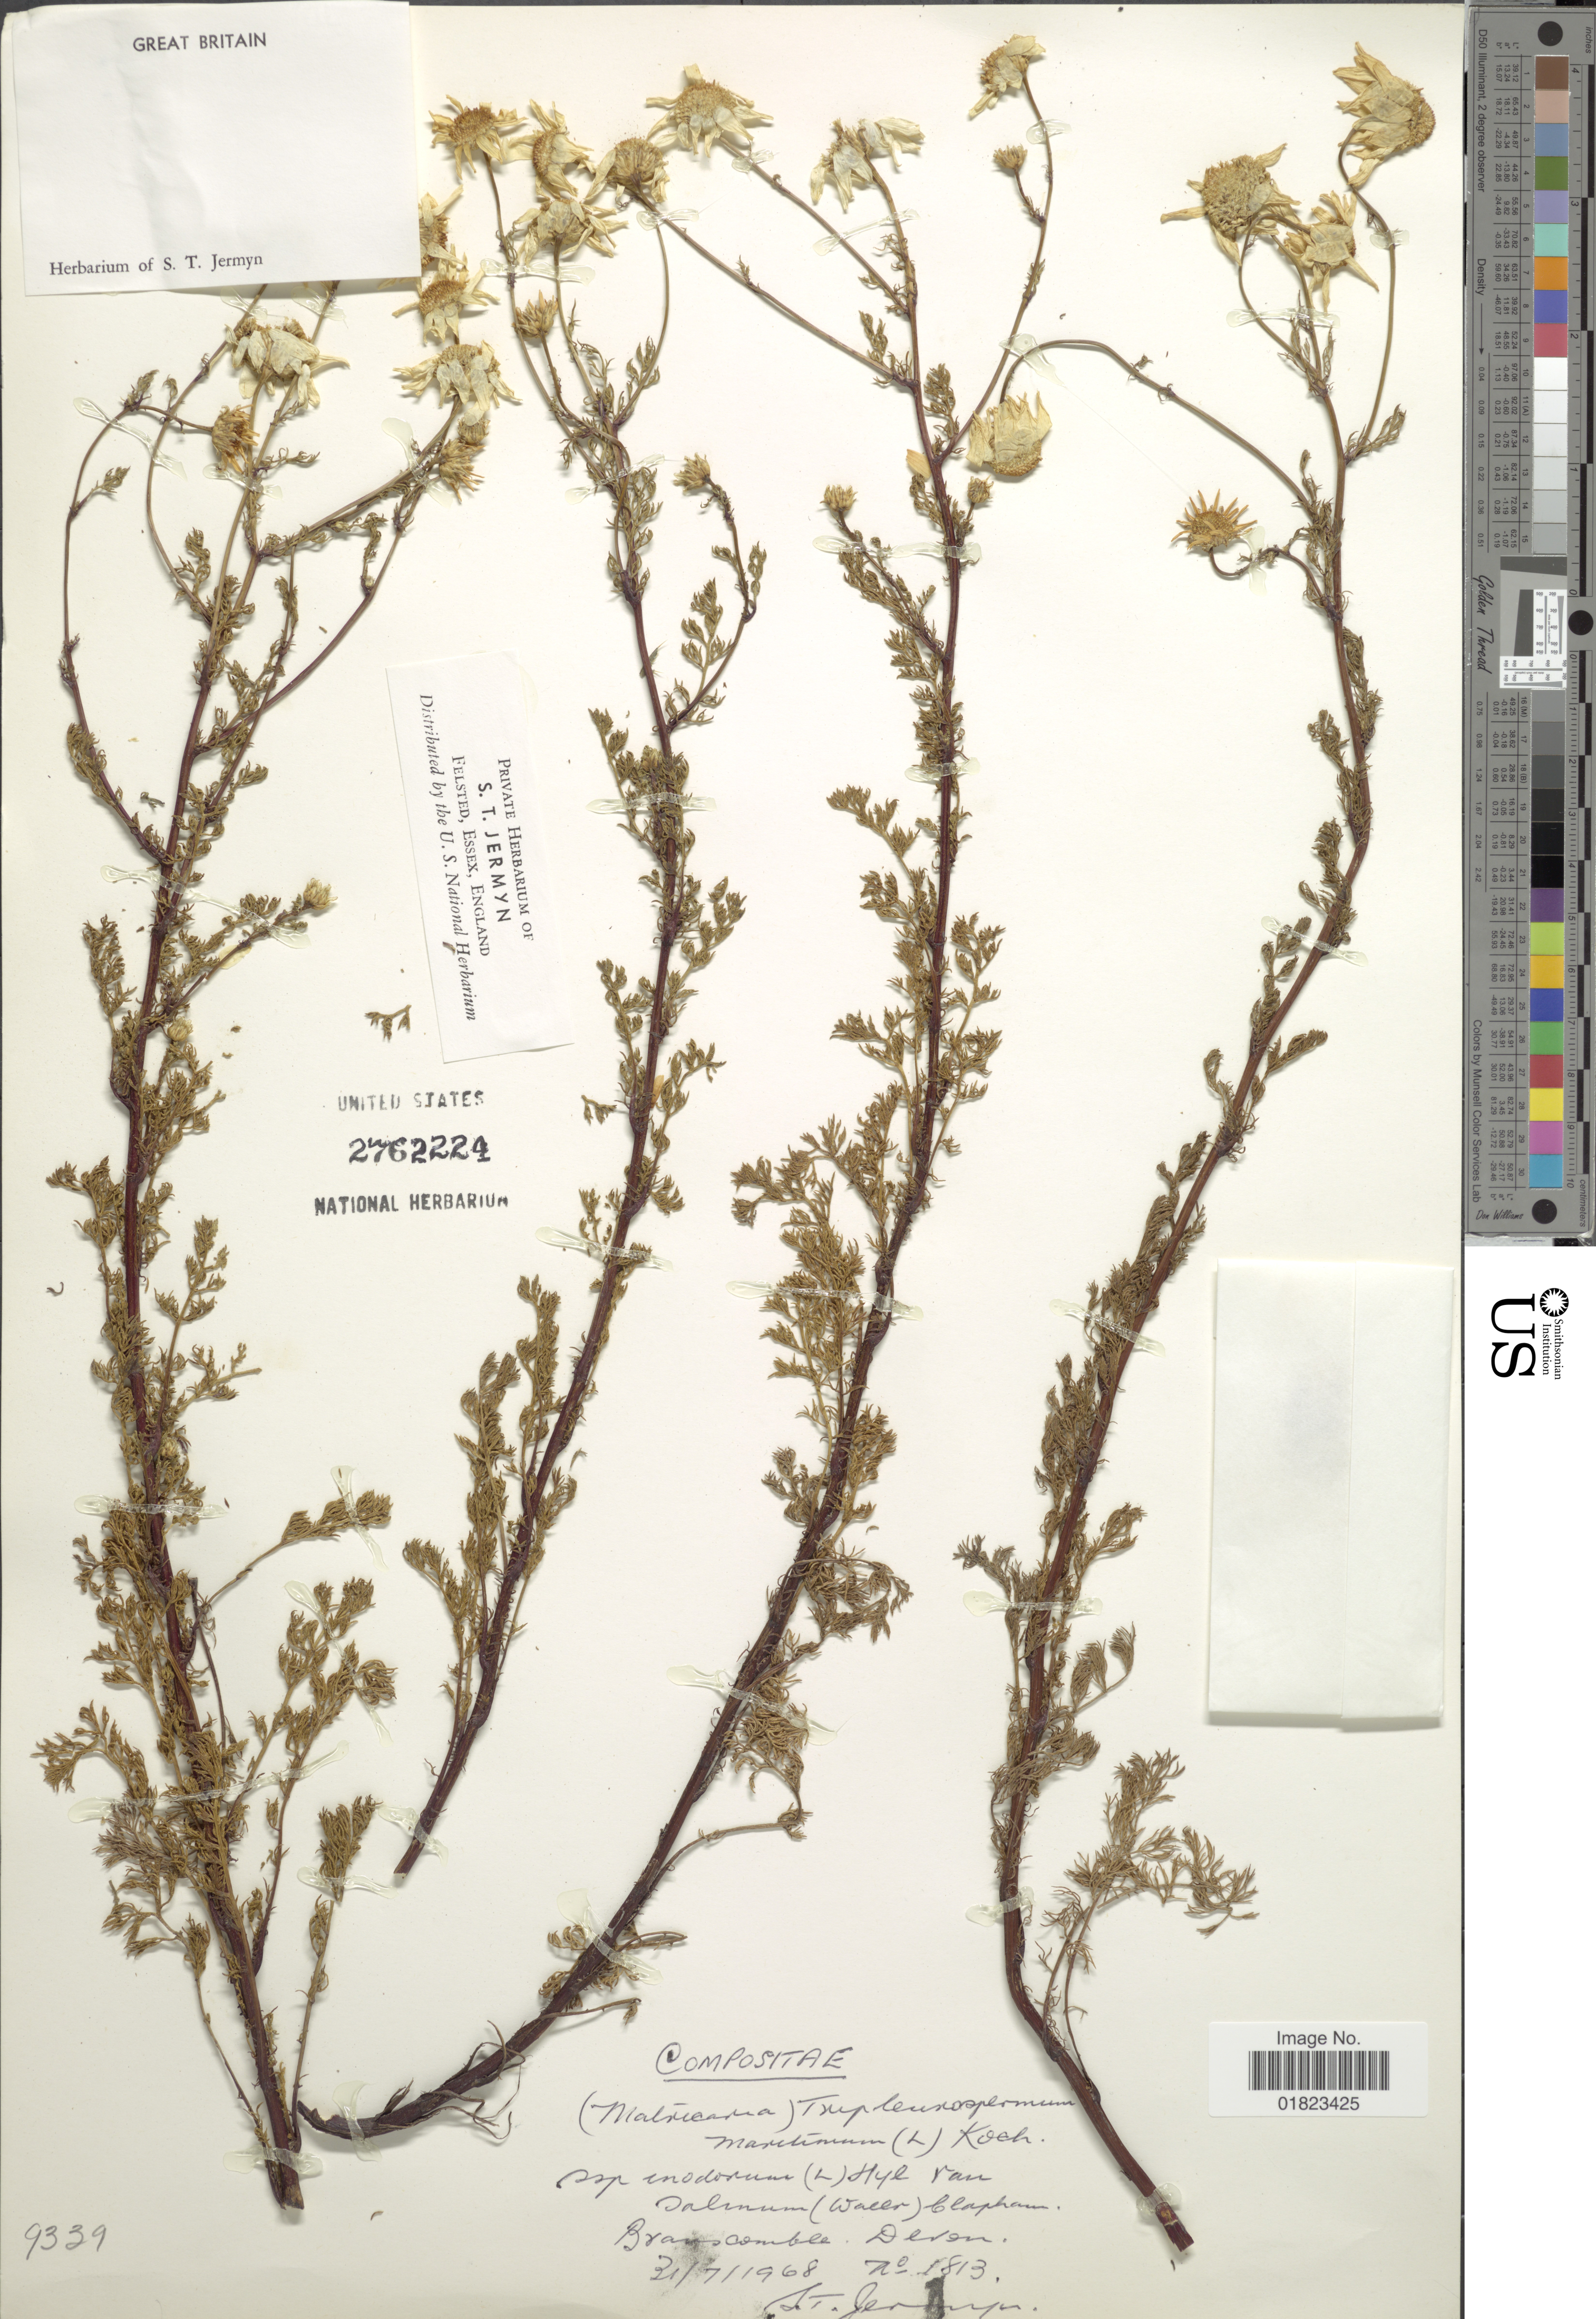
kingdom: Plantae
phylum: Tracheophyta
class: Magnoliopsida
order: Asterales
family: Asteraceae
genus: Tripleurospermum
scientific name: Tripleurospermum perforatum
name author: (Mérat) Laínz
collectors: S. Jermyn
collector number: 1813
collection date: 1968-07-31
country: United Kingdom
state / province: England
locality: Branscombe, Devon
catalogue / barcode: US 2762224